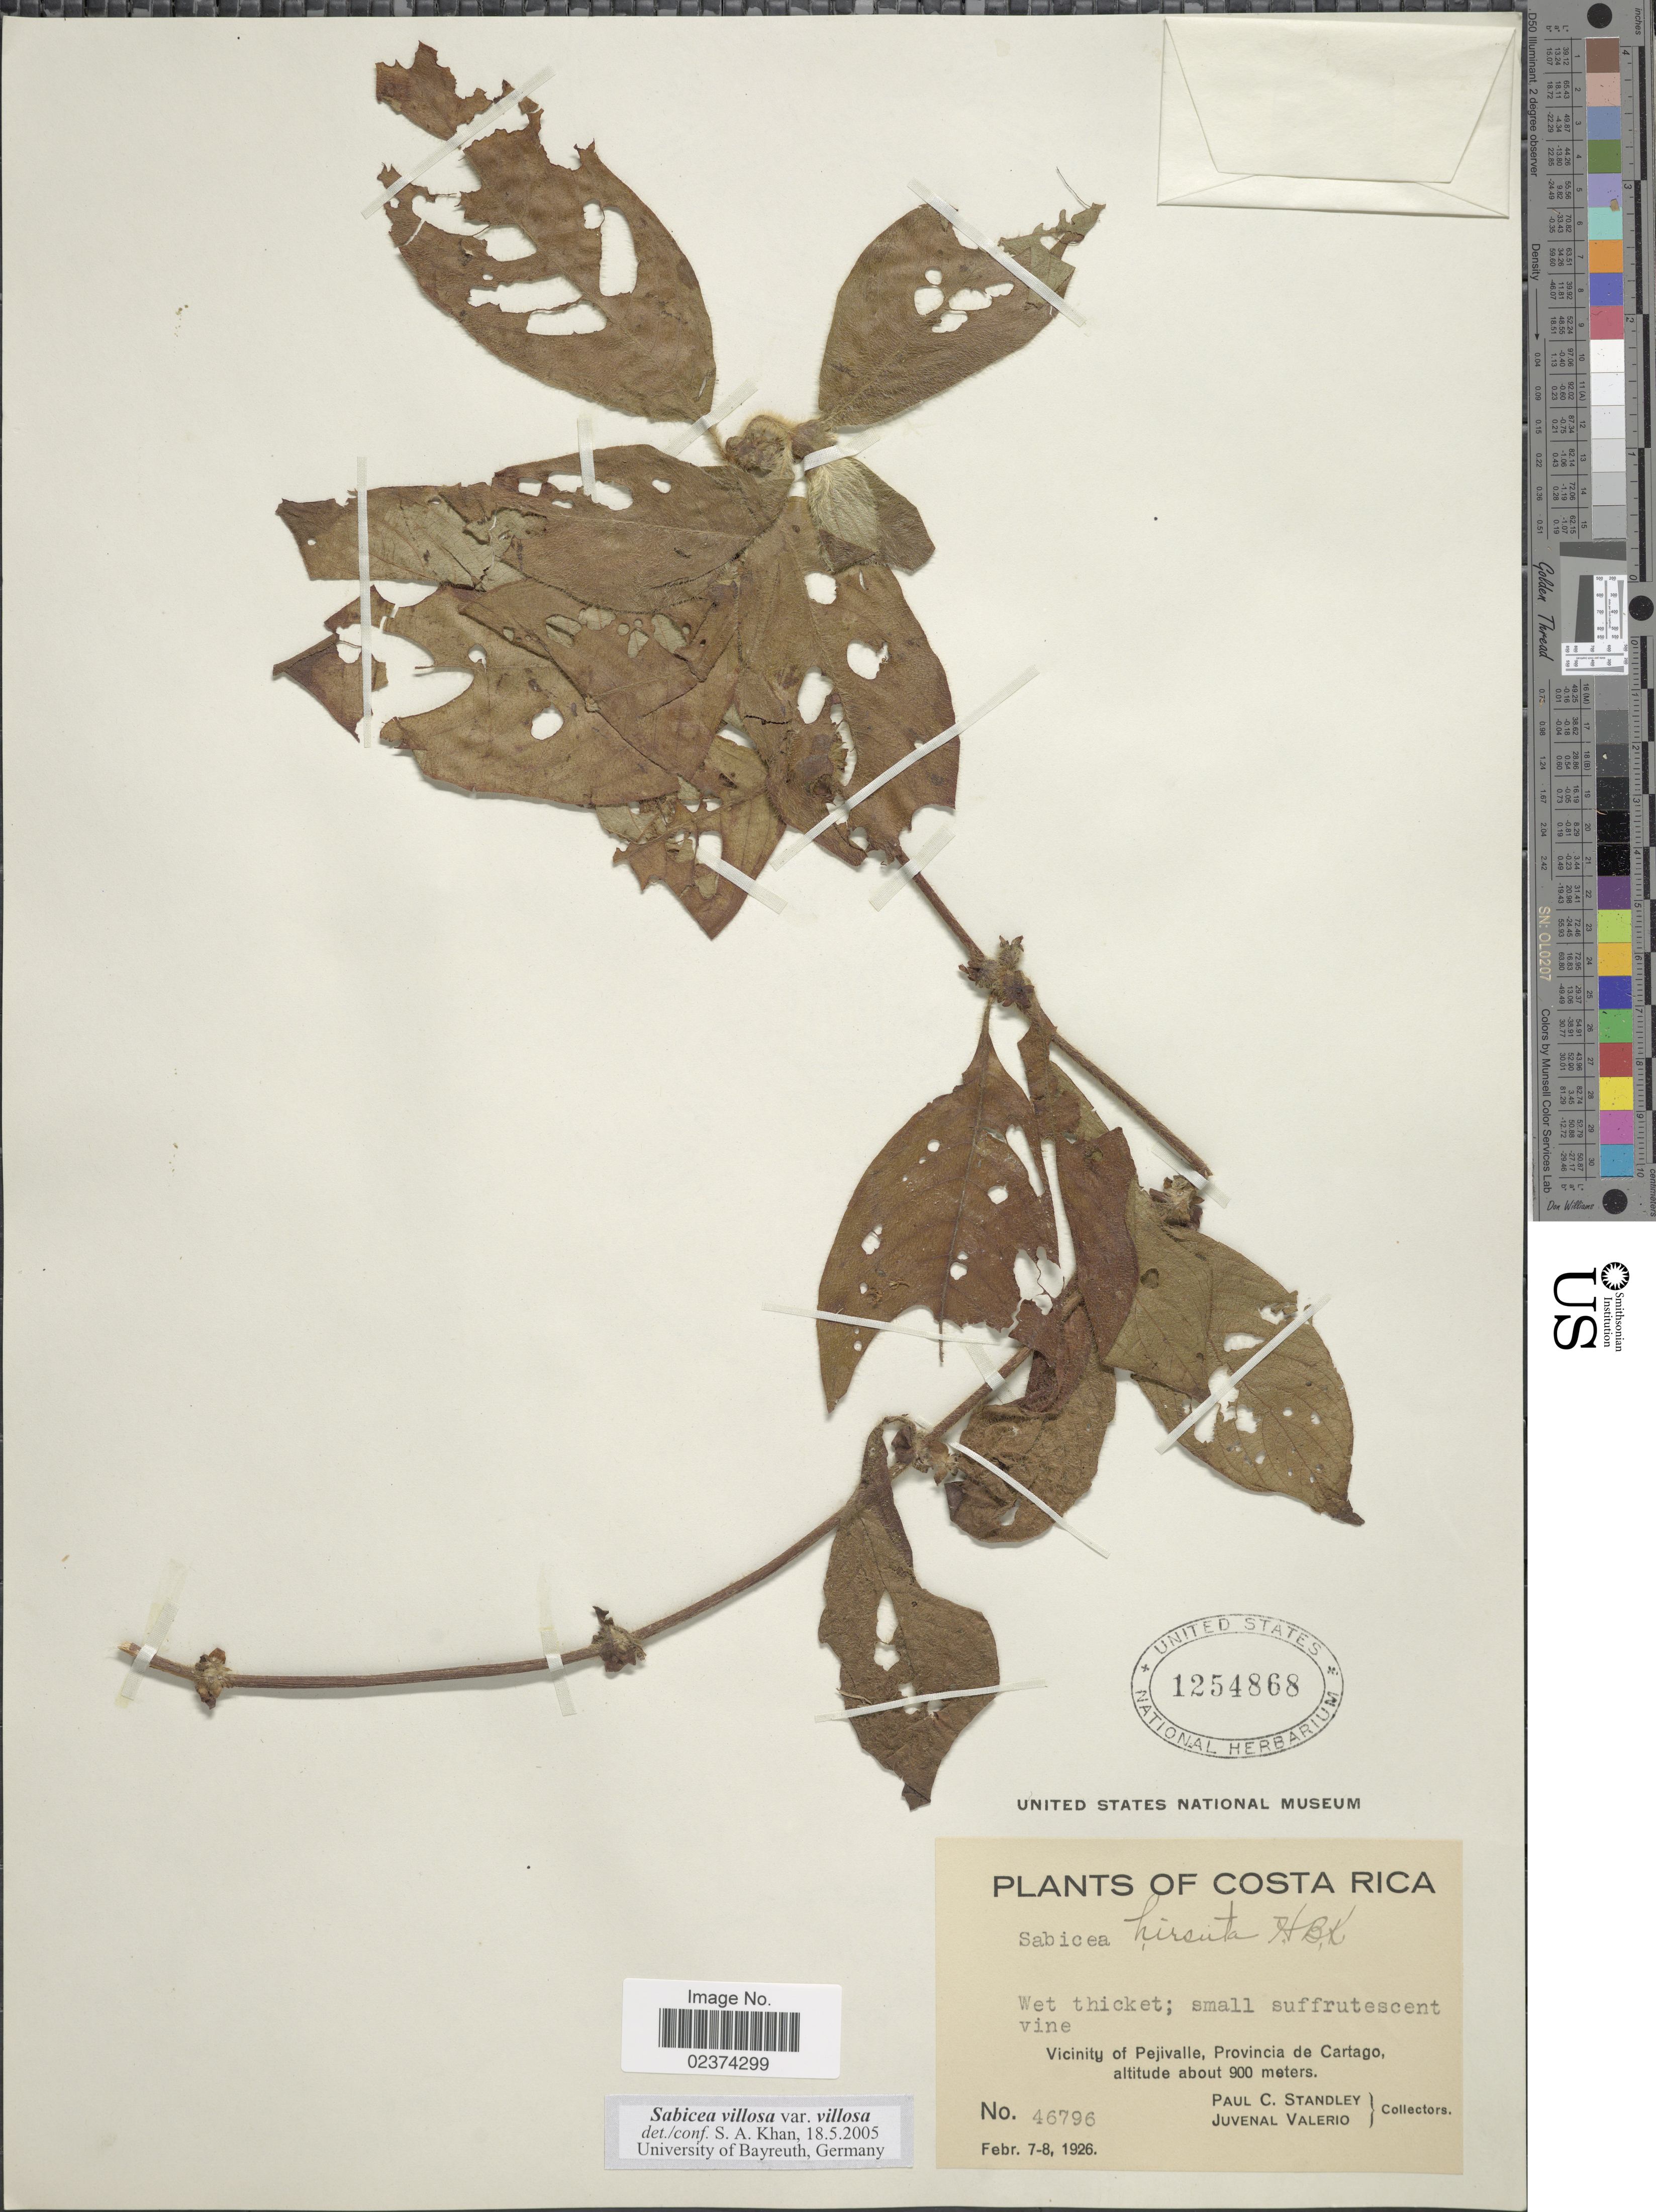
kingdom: Plantae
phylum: Tracheophyta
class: Magnoliopsida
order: Gentianales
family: Rubiaceae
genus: Sabicea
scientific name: Sabicea hirsuta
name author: Kunth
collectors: P. C. Standley & J. Valerio R.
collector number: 46796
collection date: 1926-02-07/1926-02-08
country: Costa Rica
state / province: Cartago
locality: Vicinity of Pejivalle, Provincia de Cartago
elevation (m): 900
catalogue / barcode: US 1254868